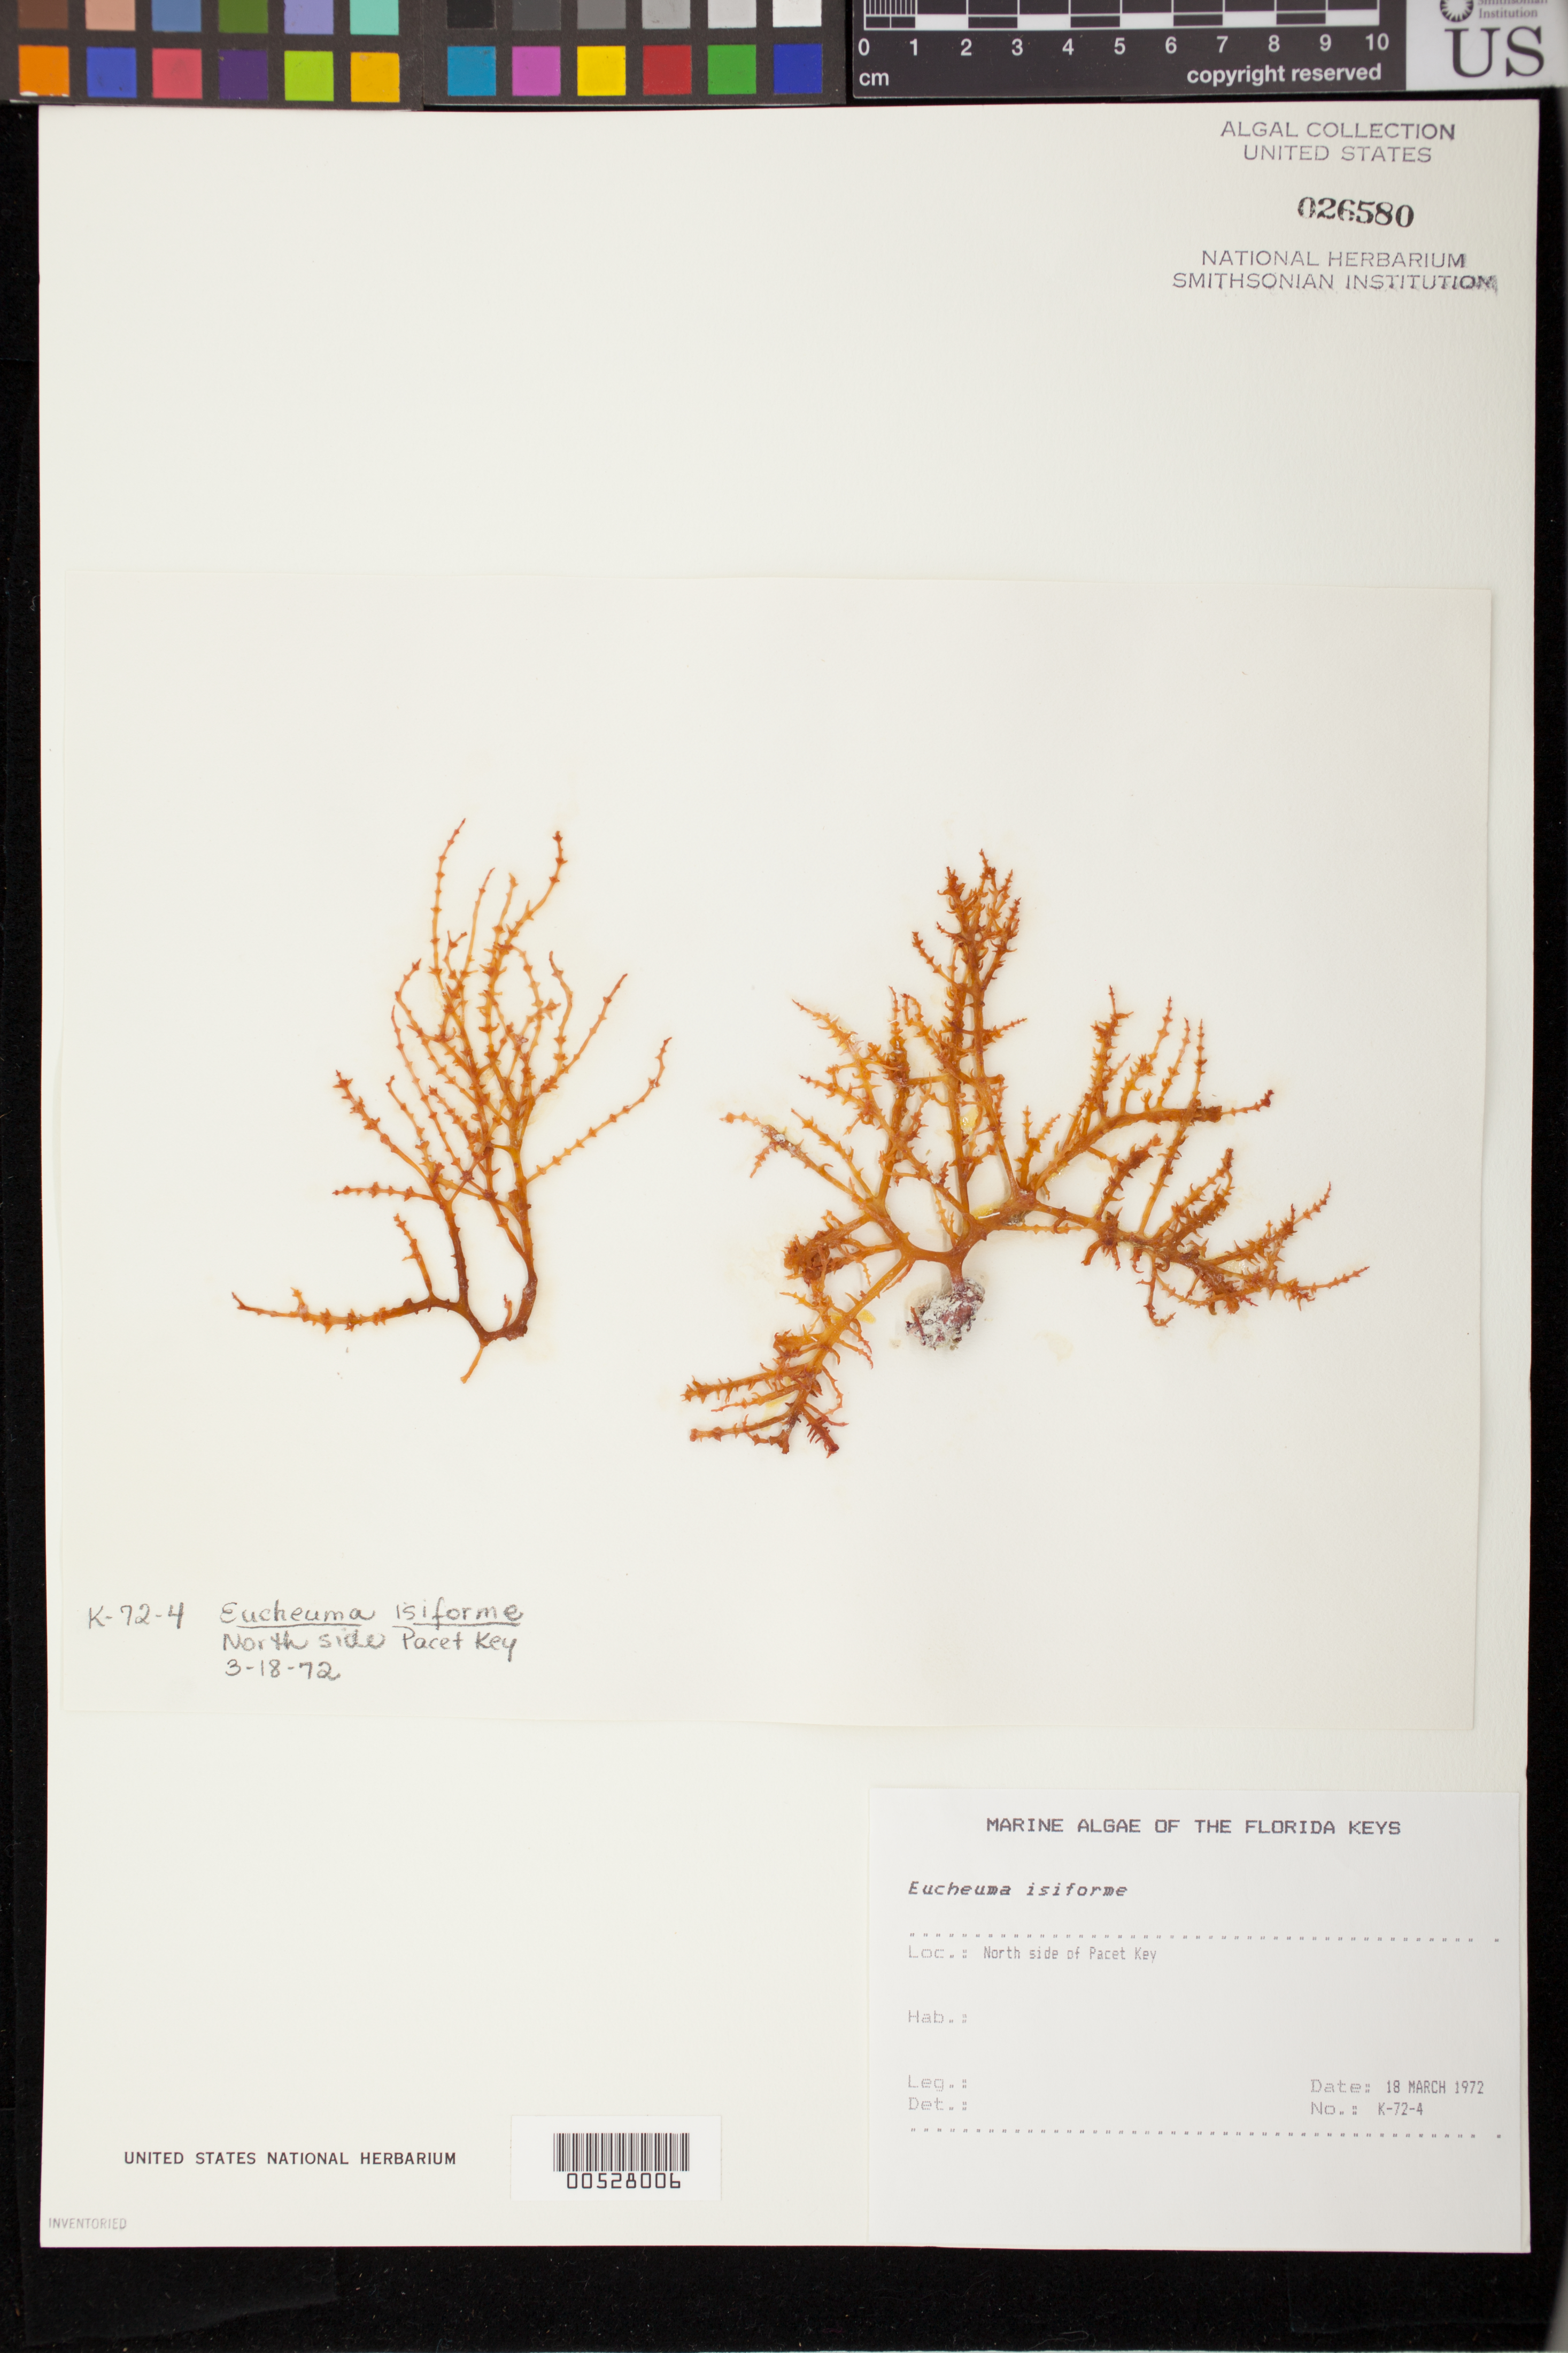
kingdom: Plantae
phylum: Rhodophyta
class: Florideophyceae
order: Gigartinales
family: Solieriaceae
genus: Eucheumatopsis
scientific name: Eucheumatopsis isiformis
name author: (C. Agardh) M.L. Núñez-Resendiz et al.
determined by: Algae name updating Project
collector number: K-72-4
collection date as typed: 18 Mar 1972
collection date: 1972-03-18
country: United States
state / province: Florida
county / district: Monroe County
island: Pacet Key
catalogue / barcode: US 26580